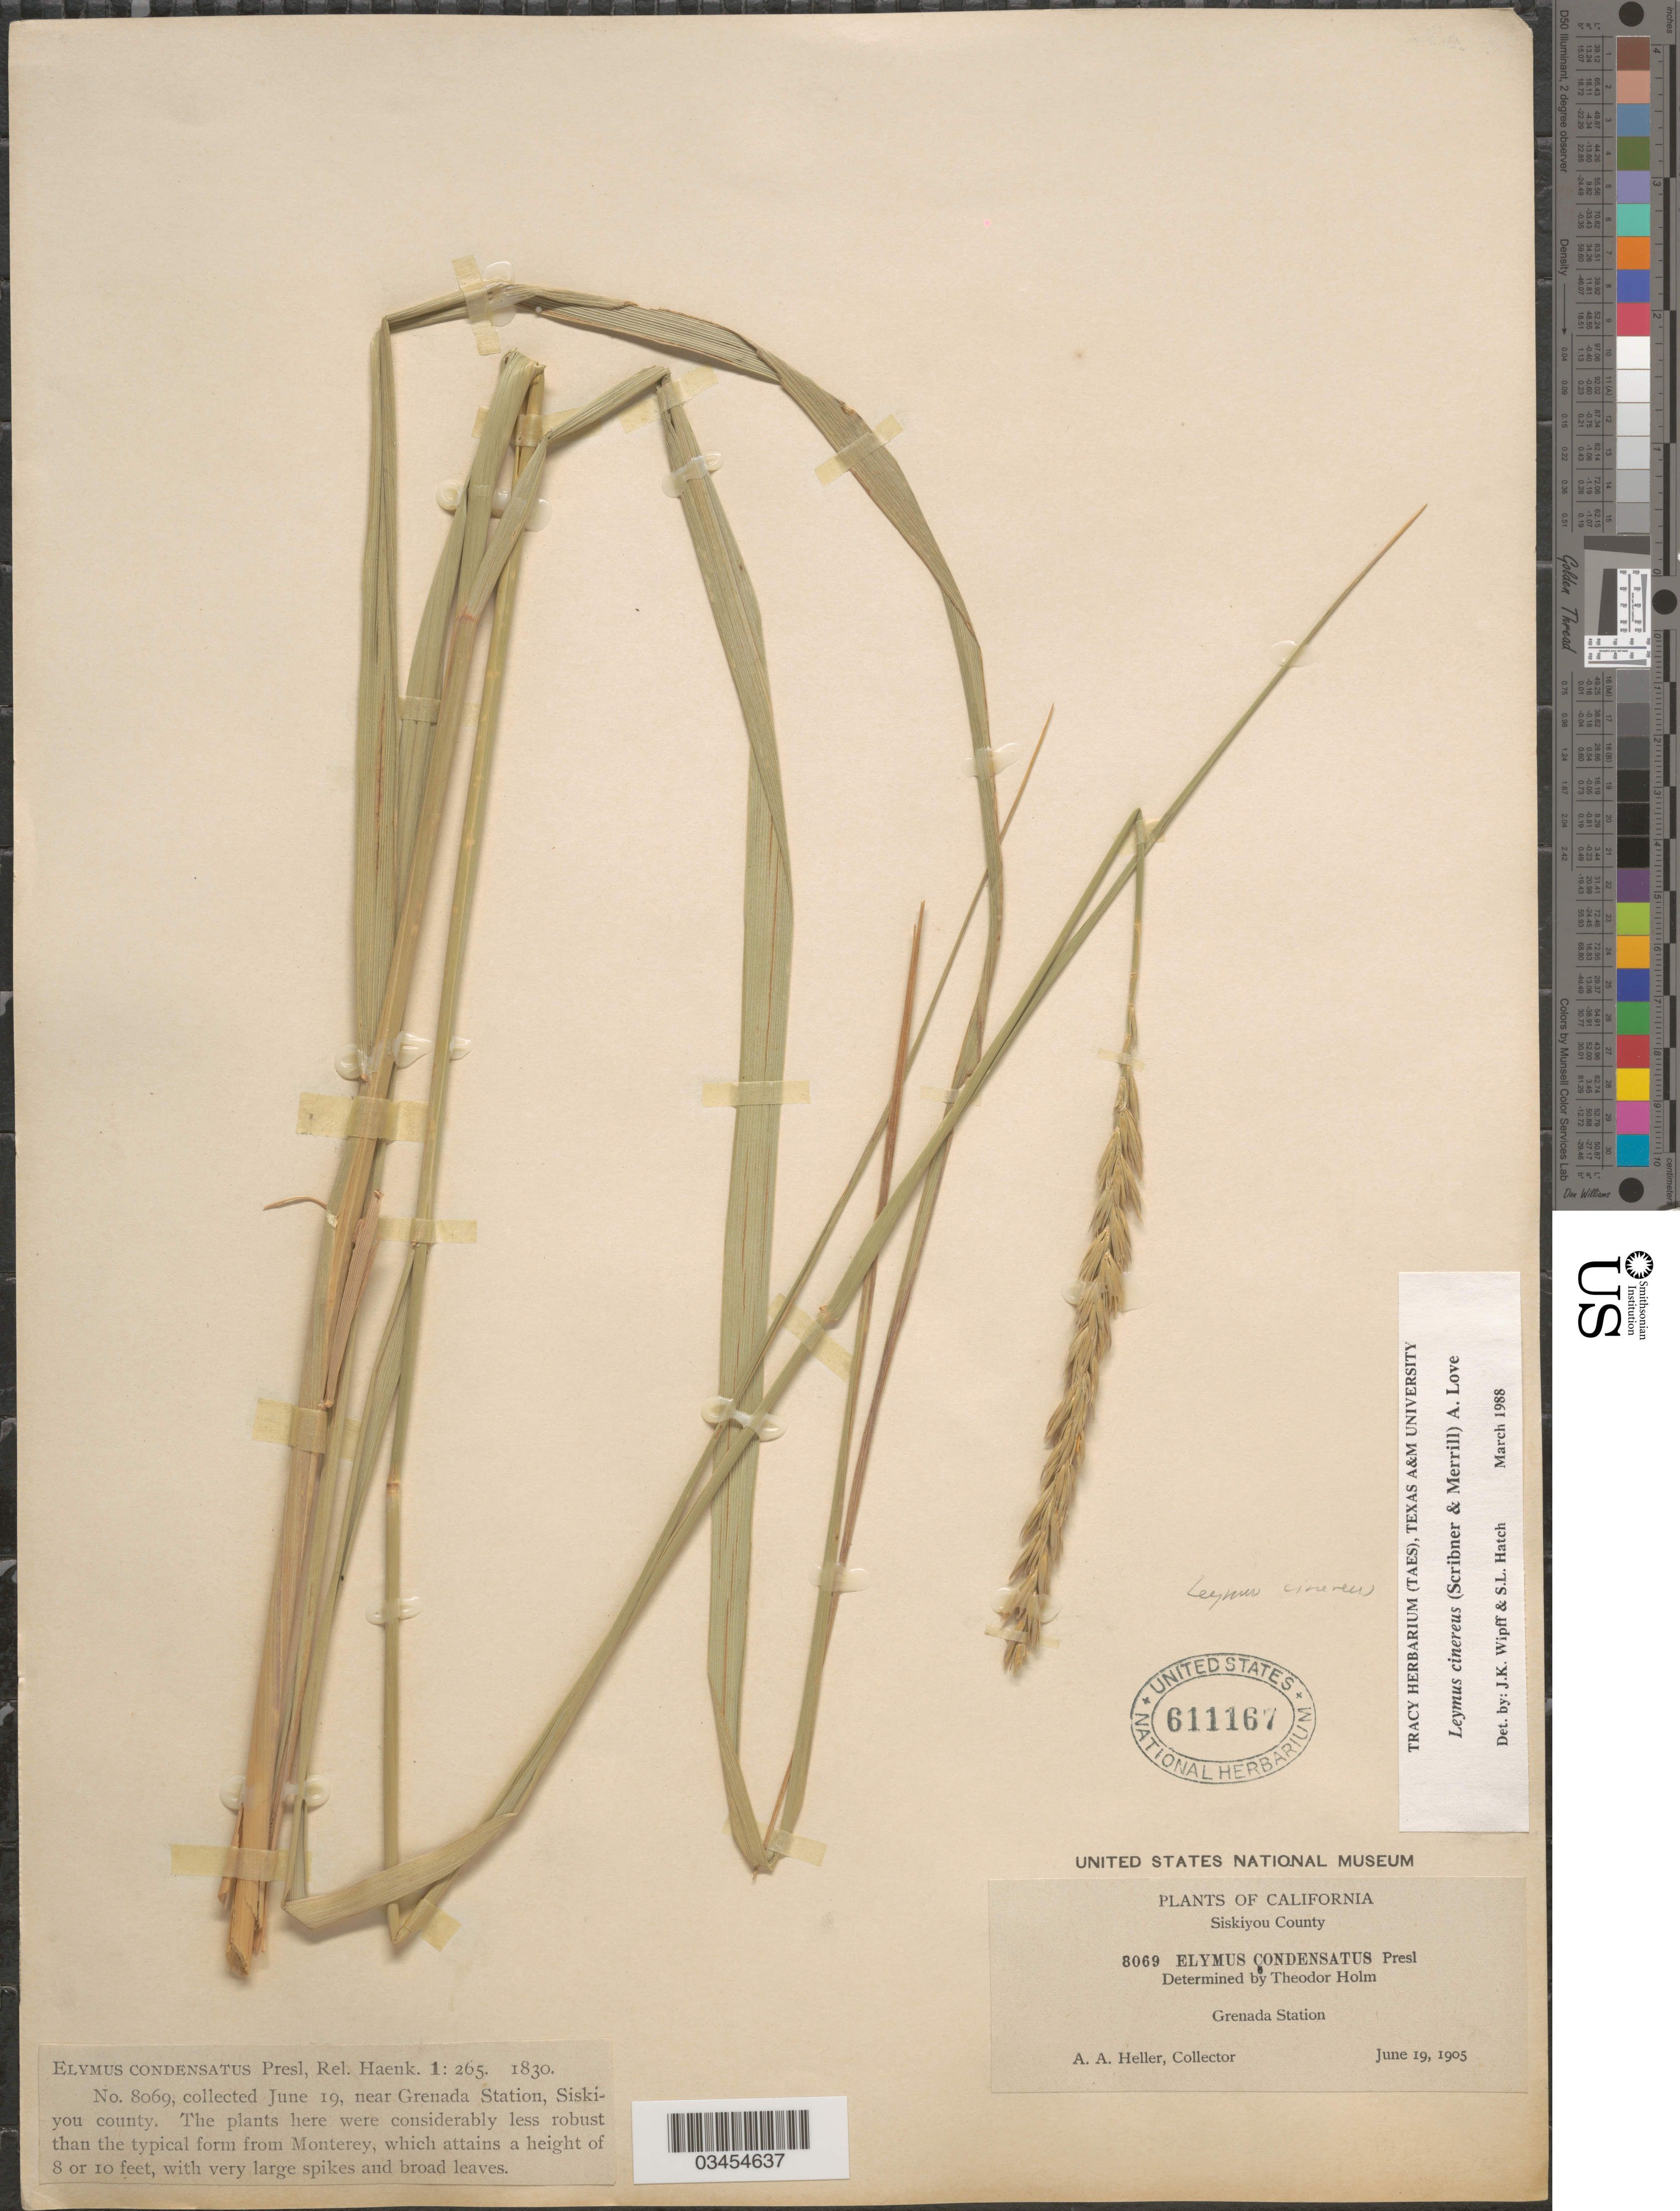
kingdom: Plantae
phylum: Tracheophyta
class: Liliopsida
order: Poales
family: Poaceae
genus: Leymus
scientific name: Leymus cinereus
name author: (Scribn. & Merr.) Á. Löve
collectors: A. A. Heller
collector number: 8069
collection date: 1905-06-19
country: United States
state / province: California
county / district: Siskiyou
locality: Near Grenada Station, Siskiyou County.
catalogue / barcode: US 611167